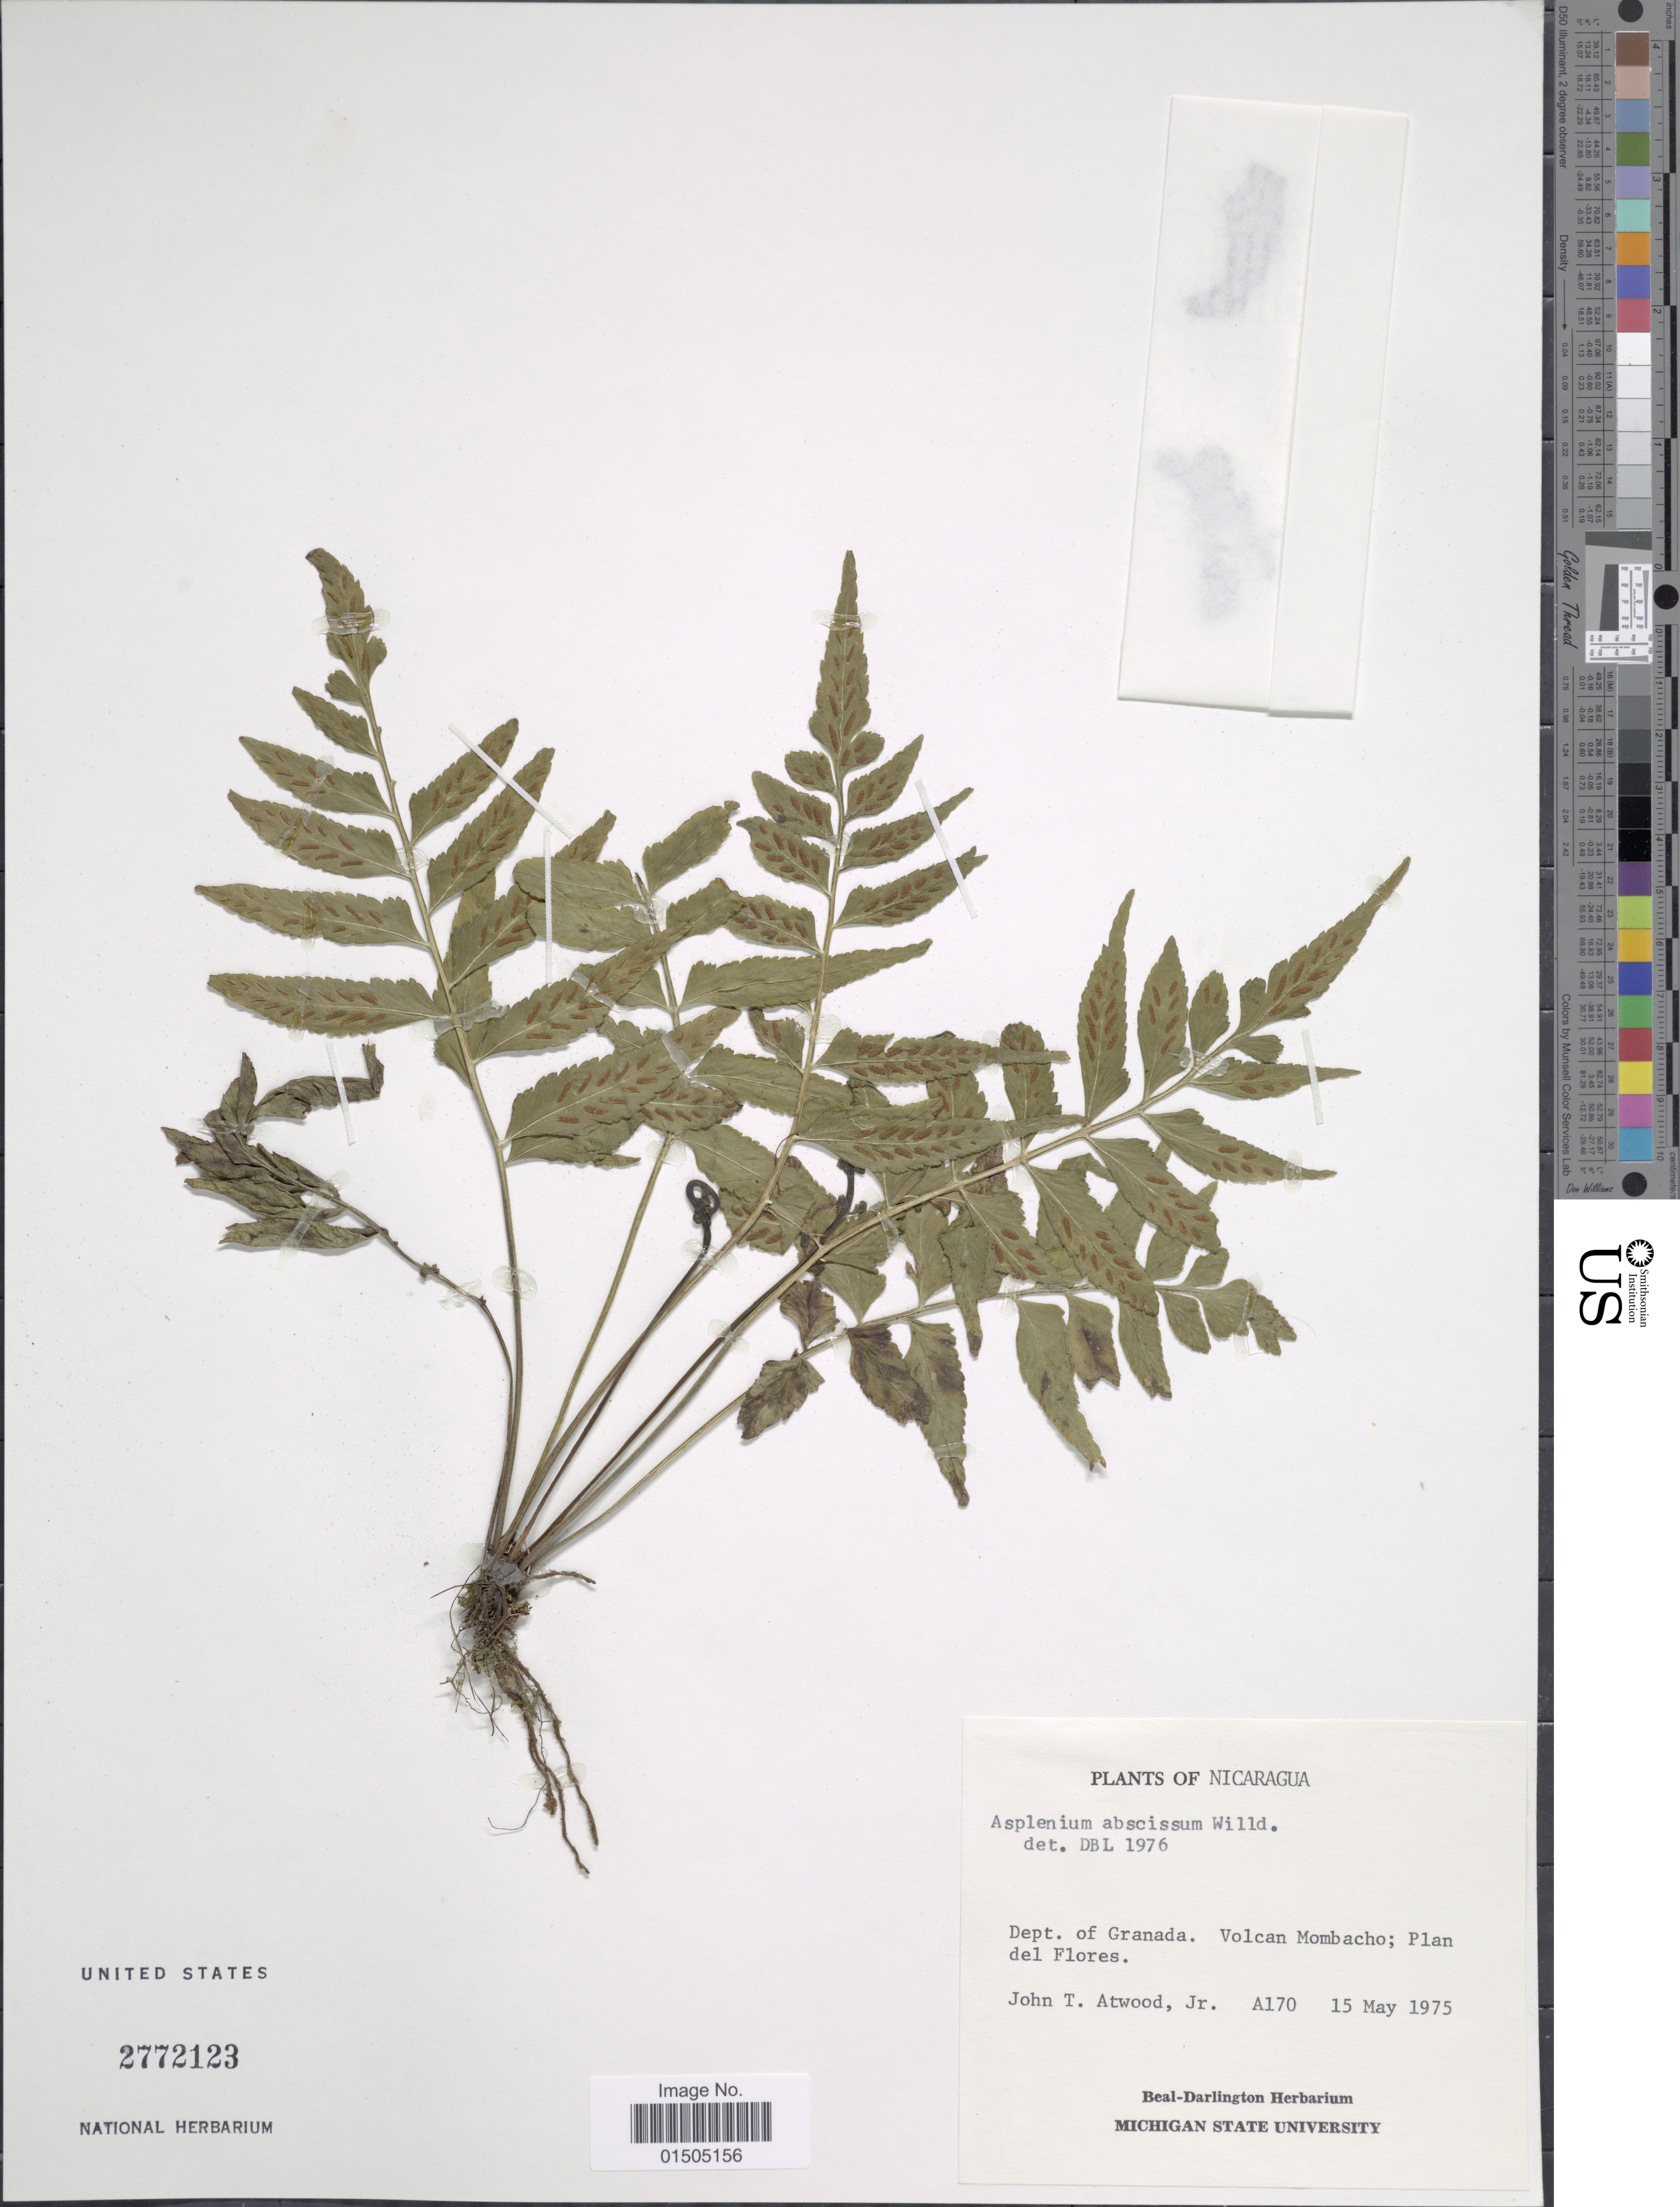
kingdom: Plantae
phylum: Tracheophyta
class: Polypodiopsida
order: Polypodiales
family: Aspleniaceae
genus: Asplenium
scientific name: Asplenium abscissum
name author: Willd.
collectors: J. T. Atwood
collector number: A170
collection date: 1975-05-15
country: Nicaragua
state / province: Granada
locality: Volcan Mombacho; Plan del Flores.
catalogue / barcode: US 2772123